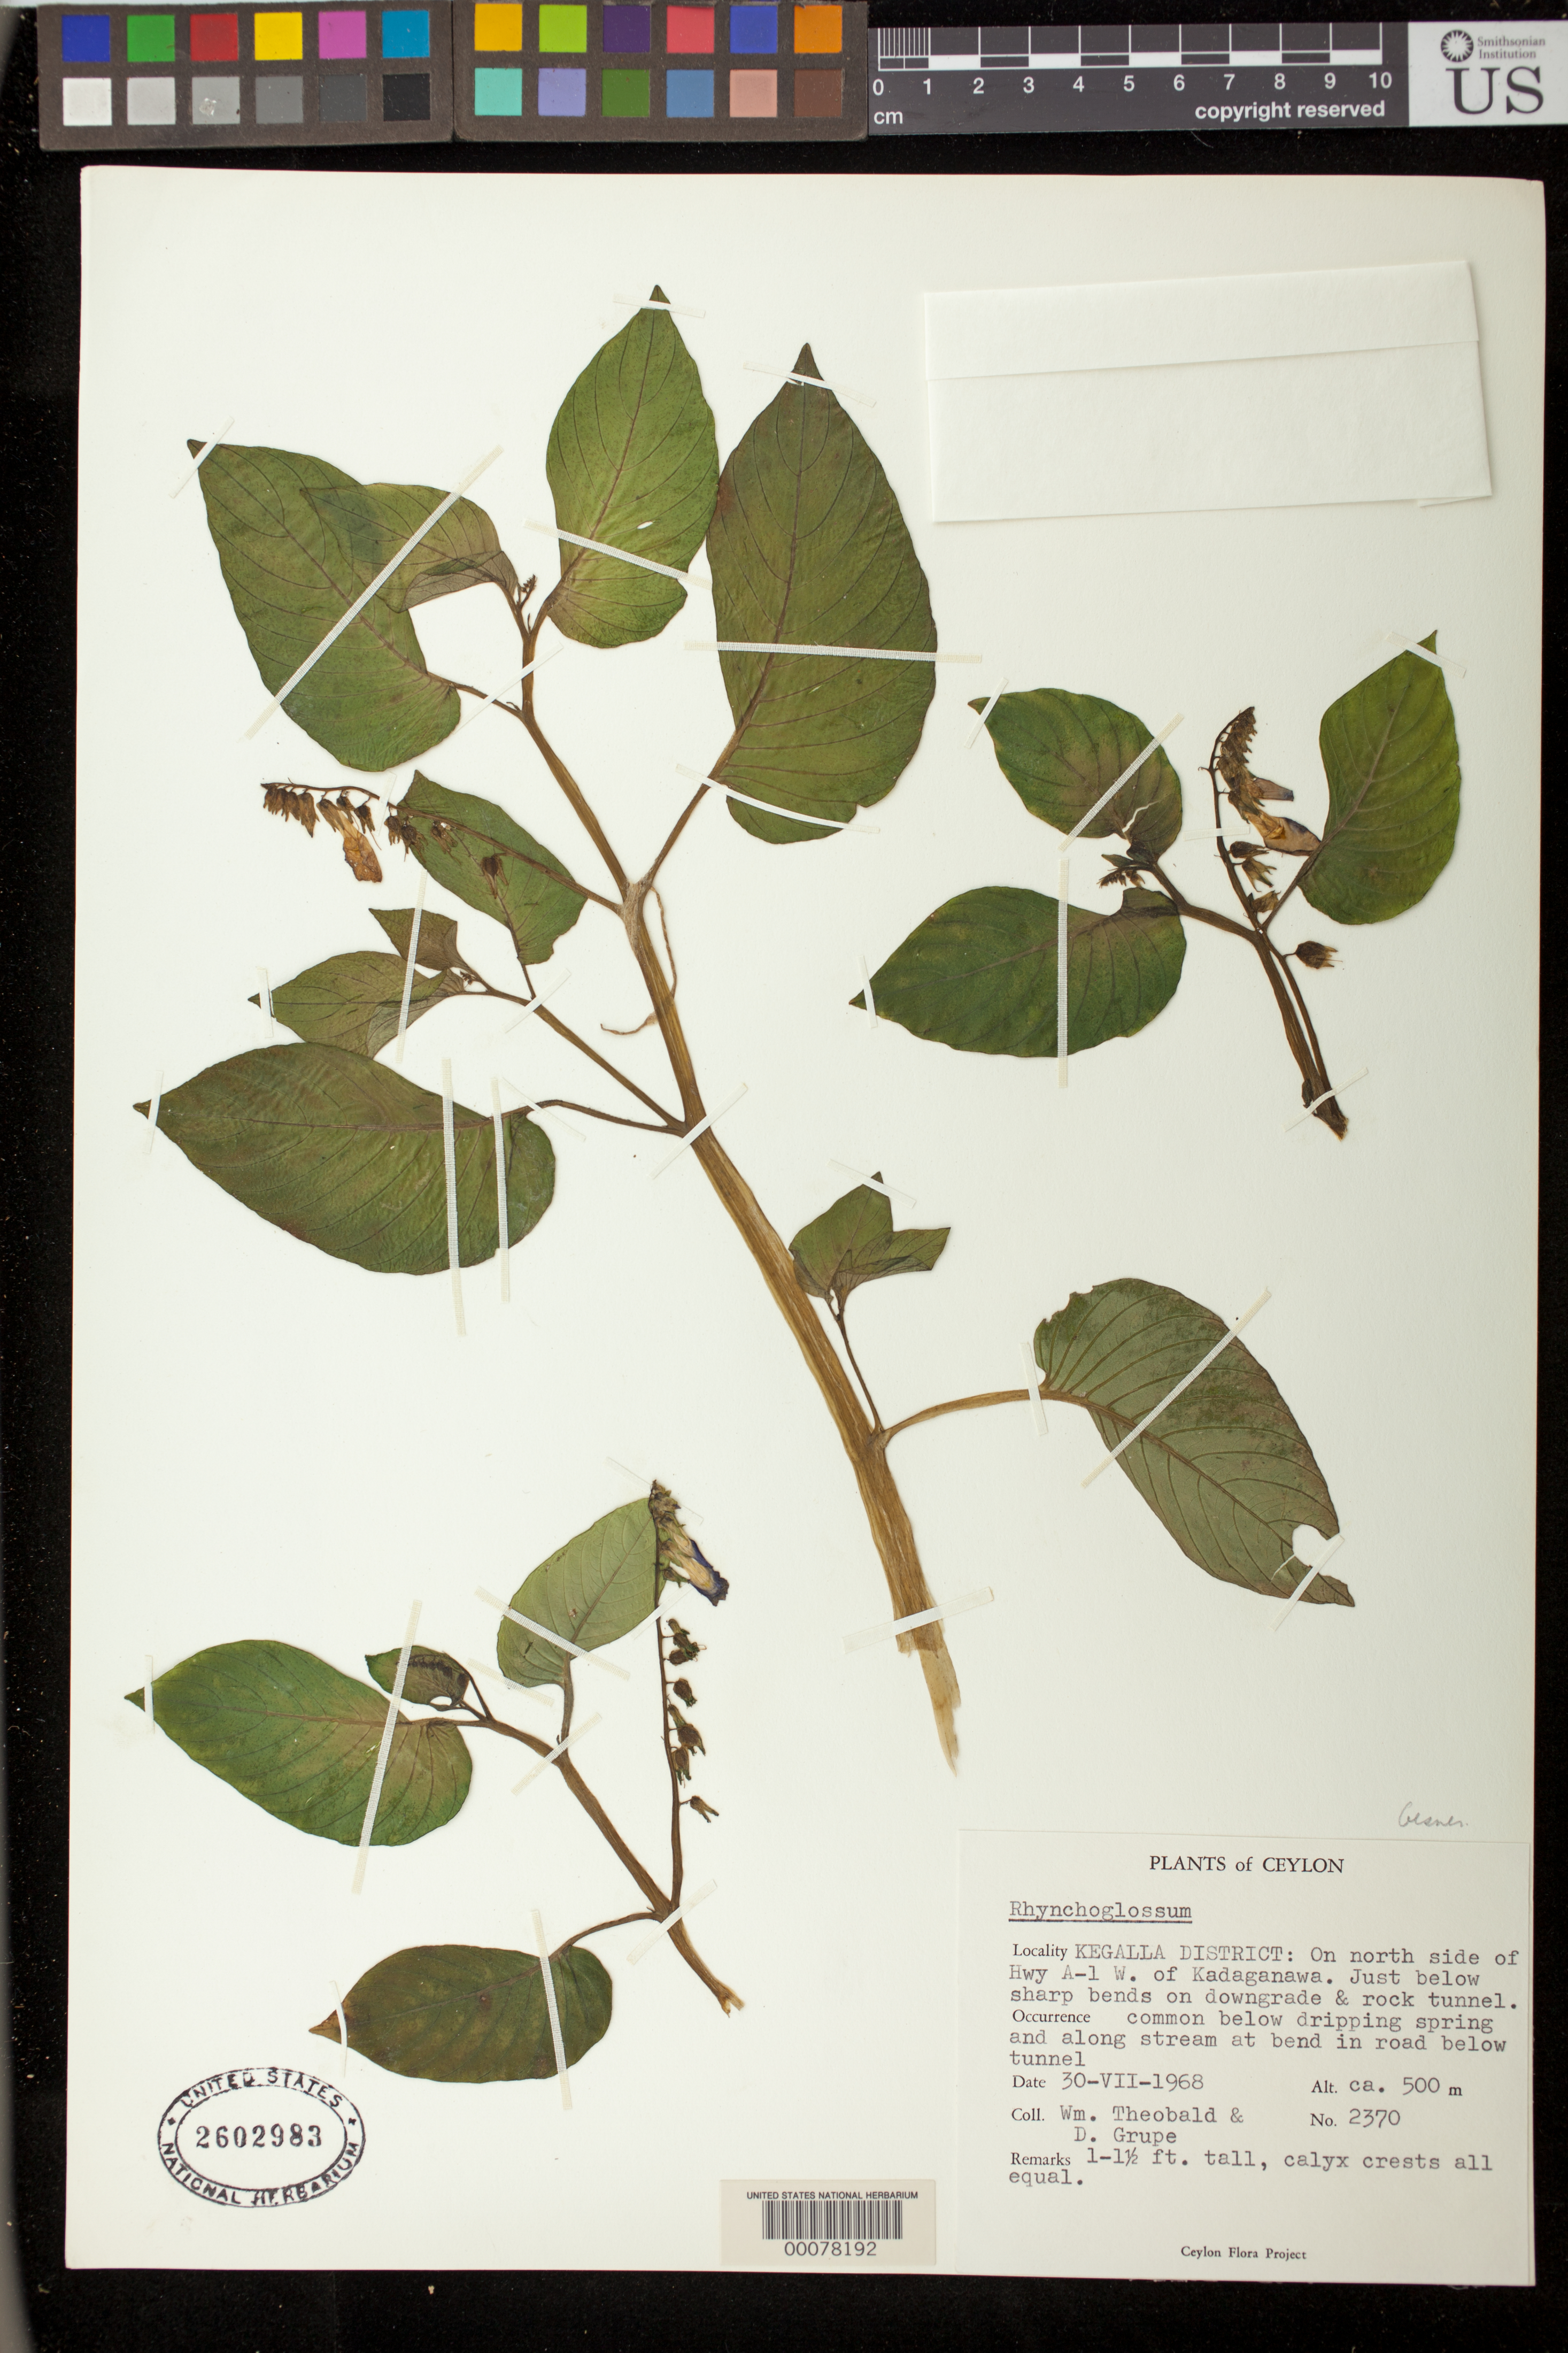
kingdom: Plantae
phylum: Tracheophyta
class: Magnoliopsida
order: Lamiales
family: Gesneriaceae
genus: Rhynchoglossum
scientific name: Rhynchoglossum notonianum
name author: (Wall.) B.L. Burtt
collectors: W. Theobald & D. Grupe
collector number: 2370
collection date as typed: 30 Jul 1968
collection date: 1968-07-30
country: Sri Lanka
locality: Kegalla dist, on north side of hwy a-1 w of kadaganawa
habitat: Just below sharp bends on downgrade & rock tunnel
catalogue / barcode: US 2602983